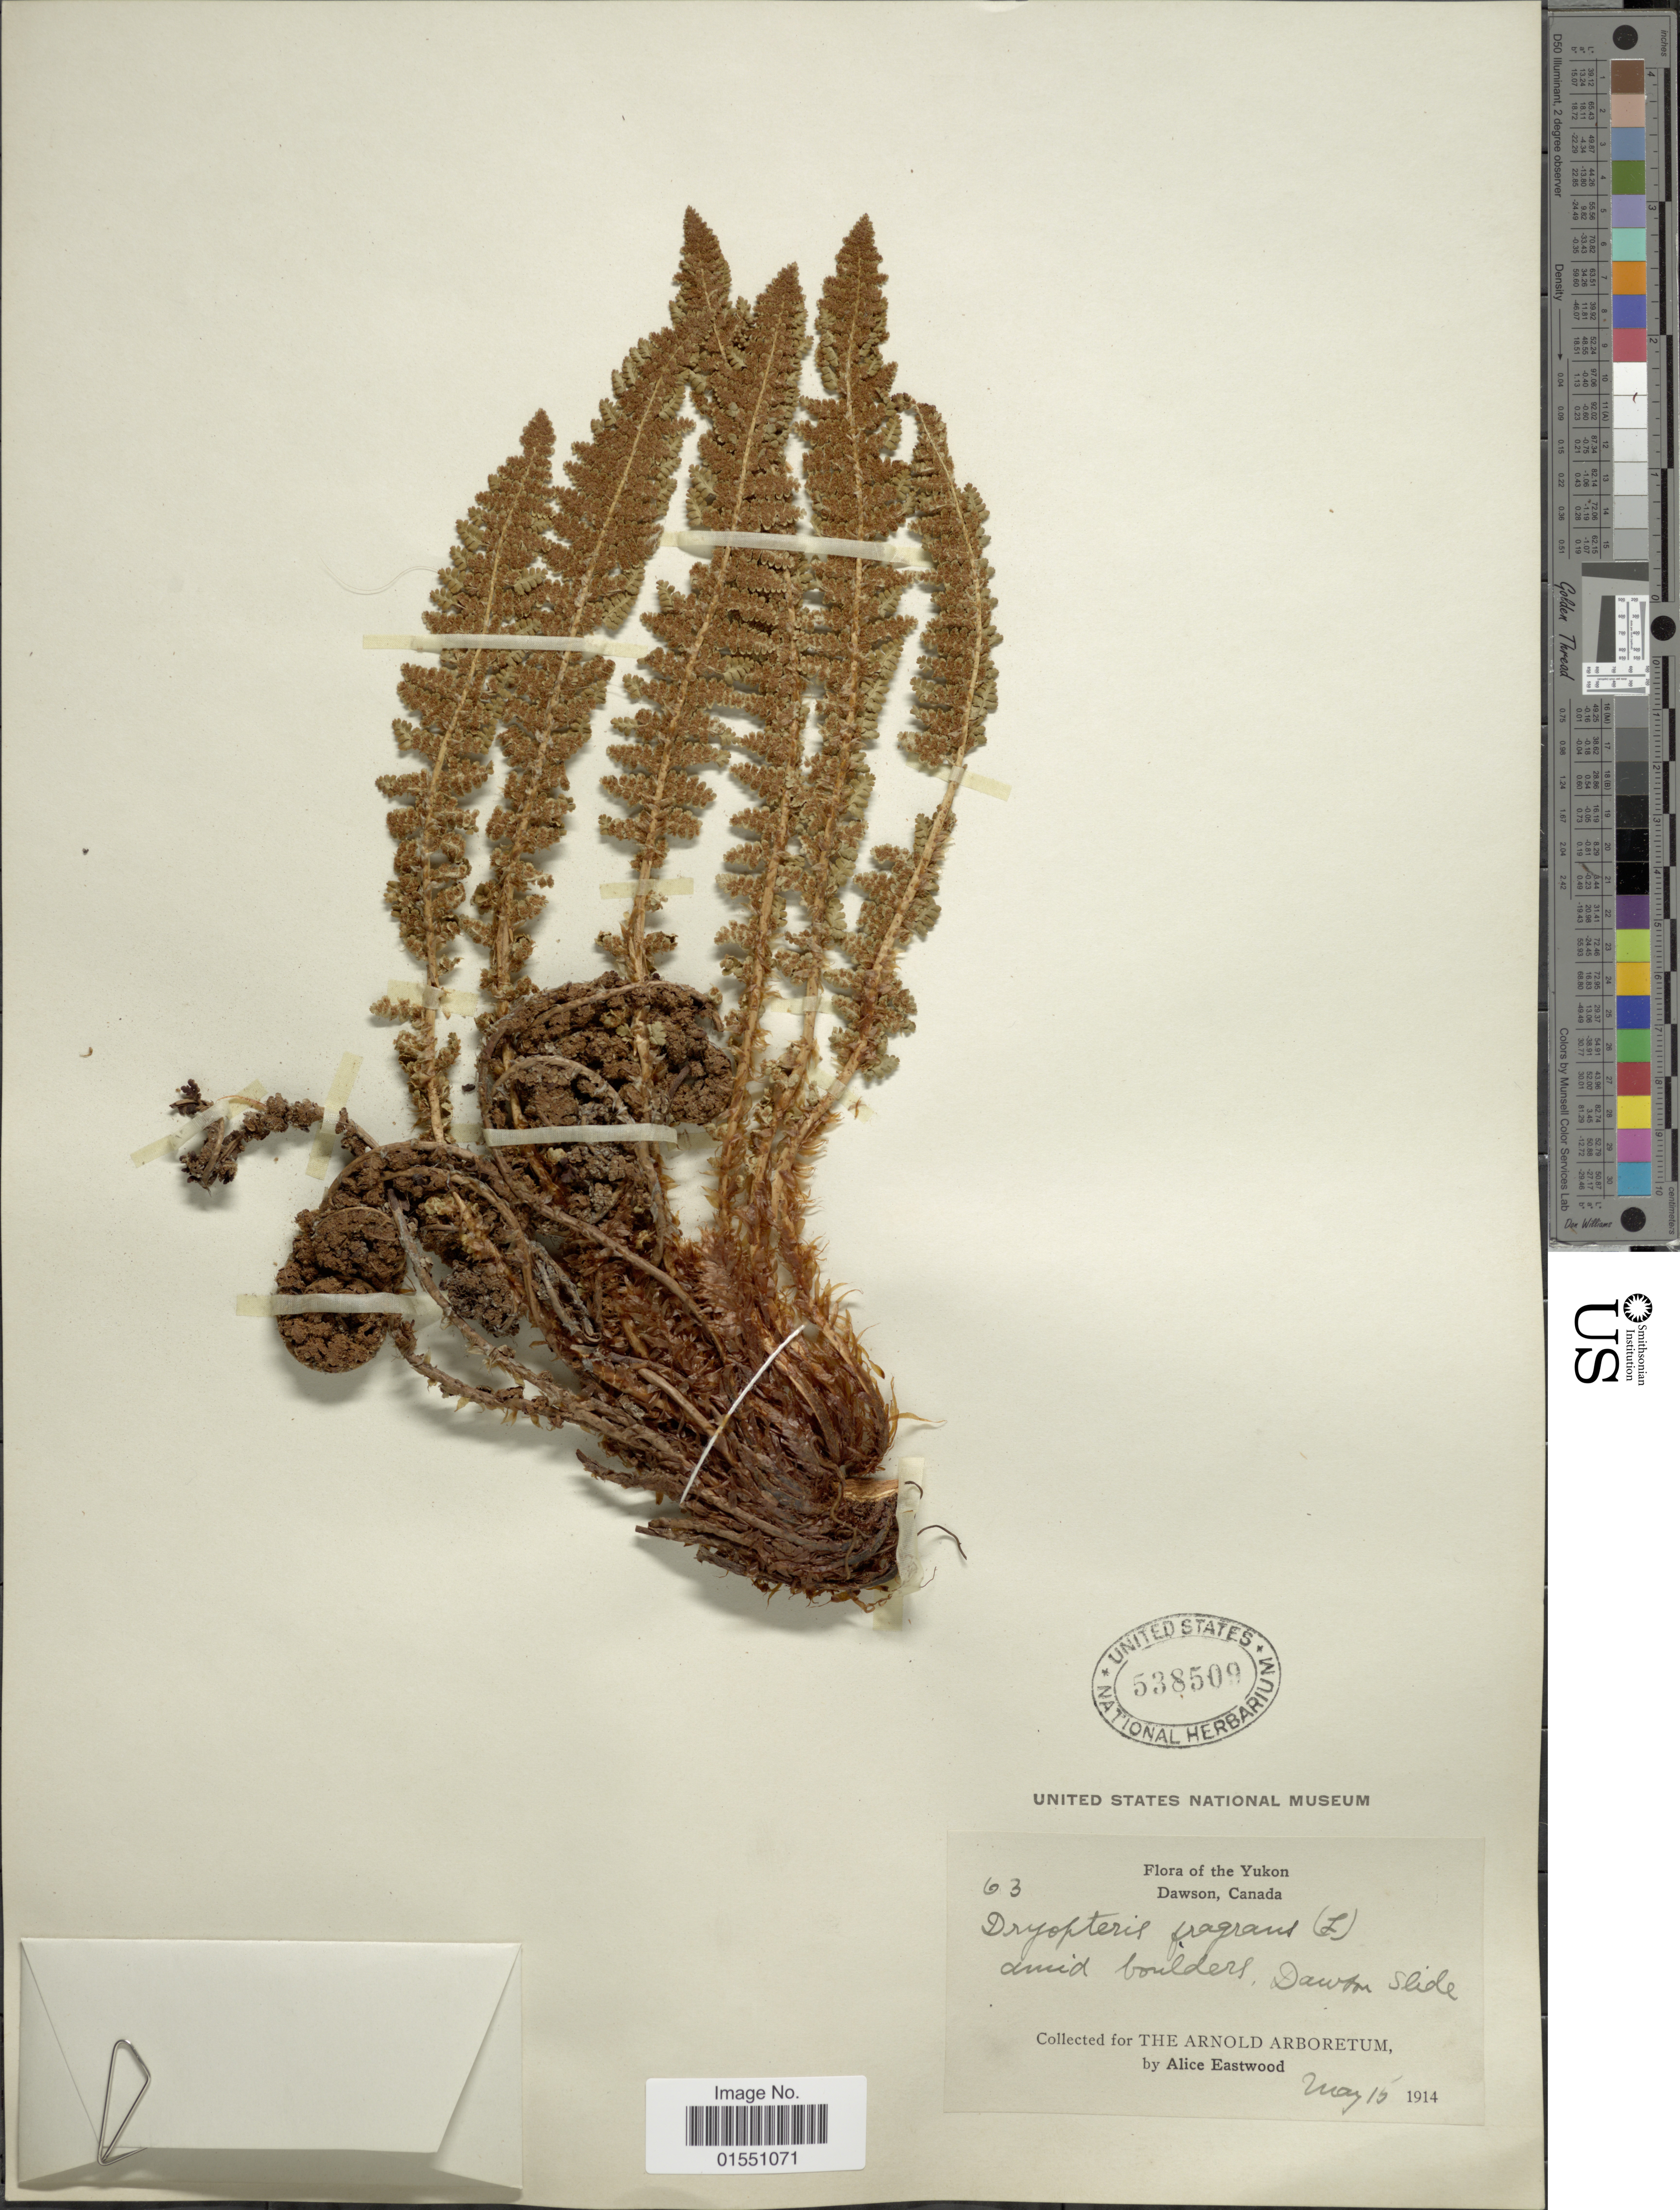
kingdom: Plantae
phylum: Tracheophyta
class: Polypodiopsida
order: Polypodiales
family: Dryopteridaceae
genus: Dryopteris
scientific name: Dryopteris fragrans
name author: (L.) Schott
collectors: A. Eastwood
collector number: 63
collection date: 1914-05-15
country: Canada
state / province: Yukon Territory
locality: Yukon, Dawson. Dawson Slide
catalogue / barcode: US 538509